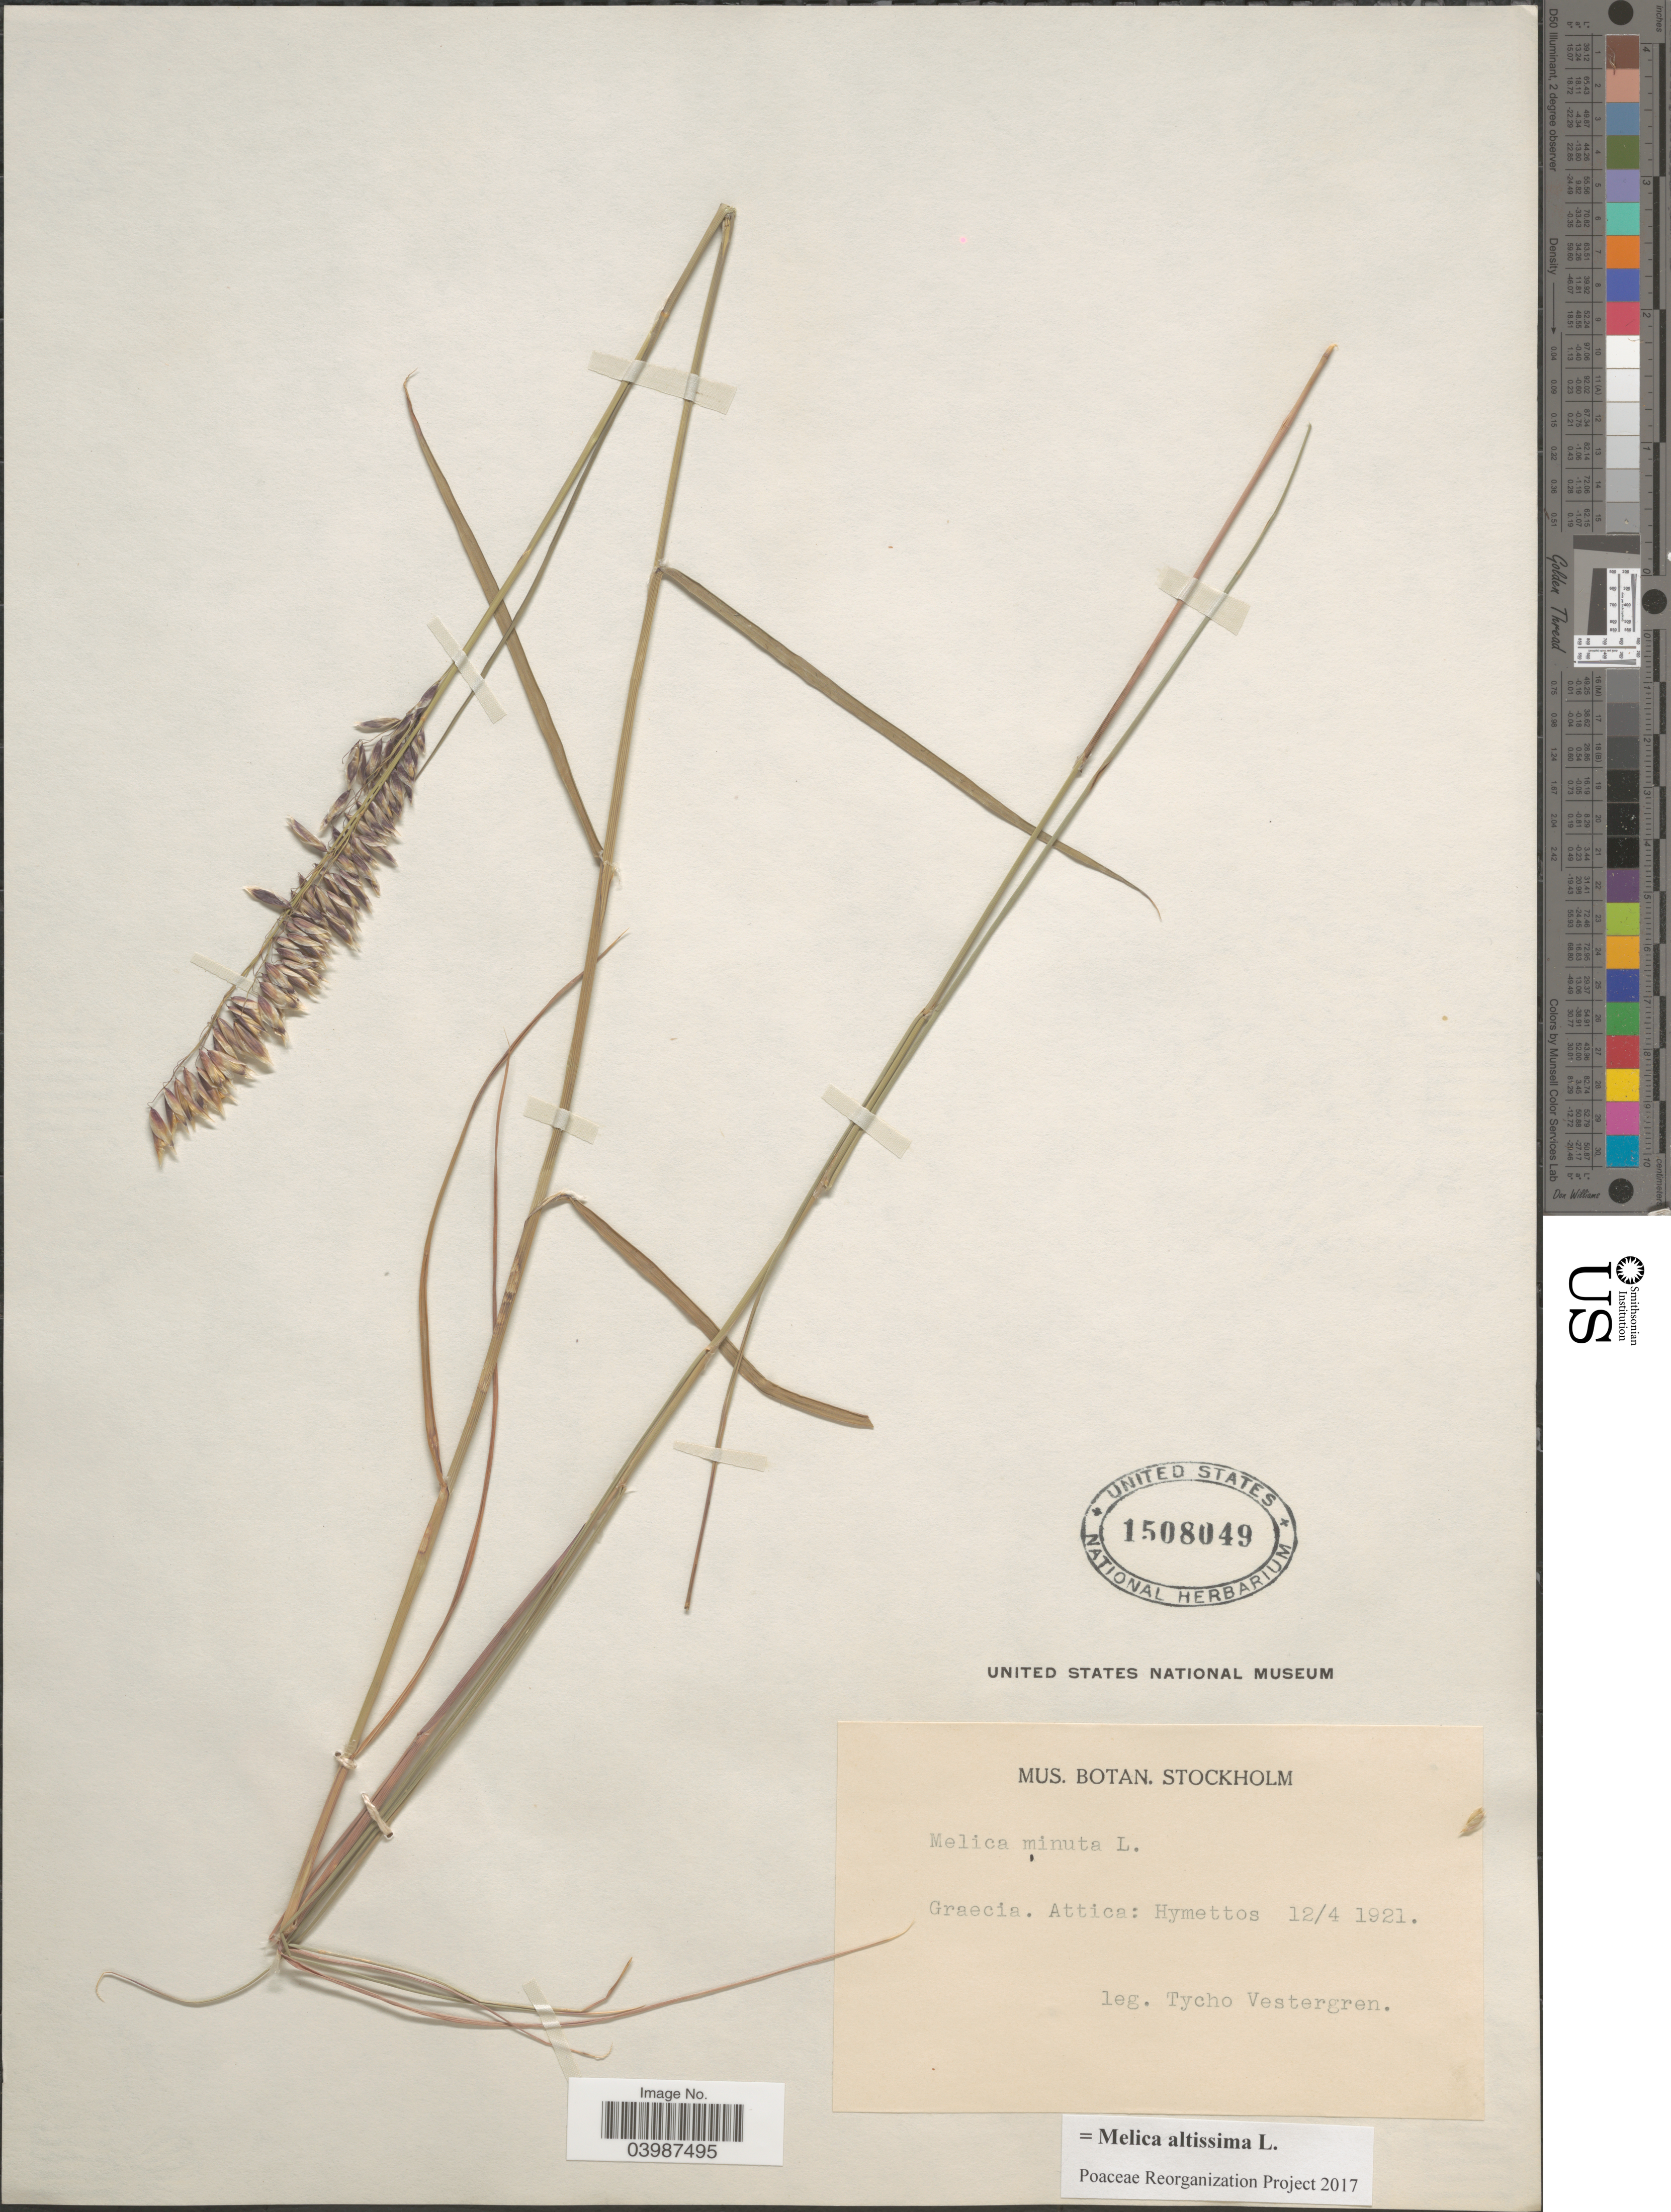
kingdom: Plantae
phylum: Tracheophyta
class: Liliopsida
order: Poales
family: Poaceae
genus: Melica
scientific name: Melica altissima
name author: L.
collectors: T. Vestergren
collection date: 1921-04-12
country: Greece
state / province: Attica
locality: Hymettos.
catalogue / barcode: US 1508049